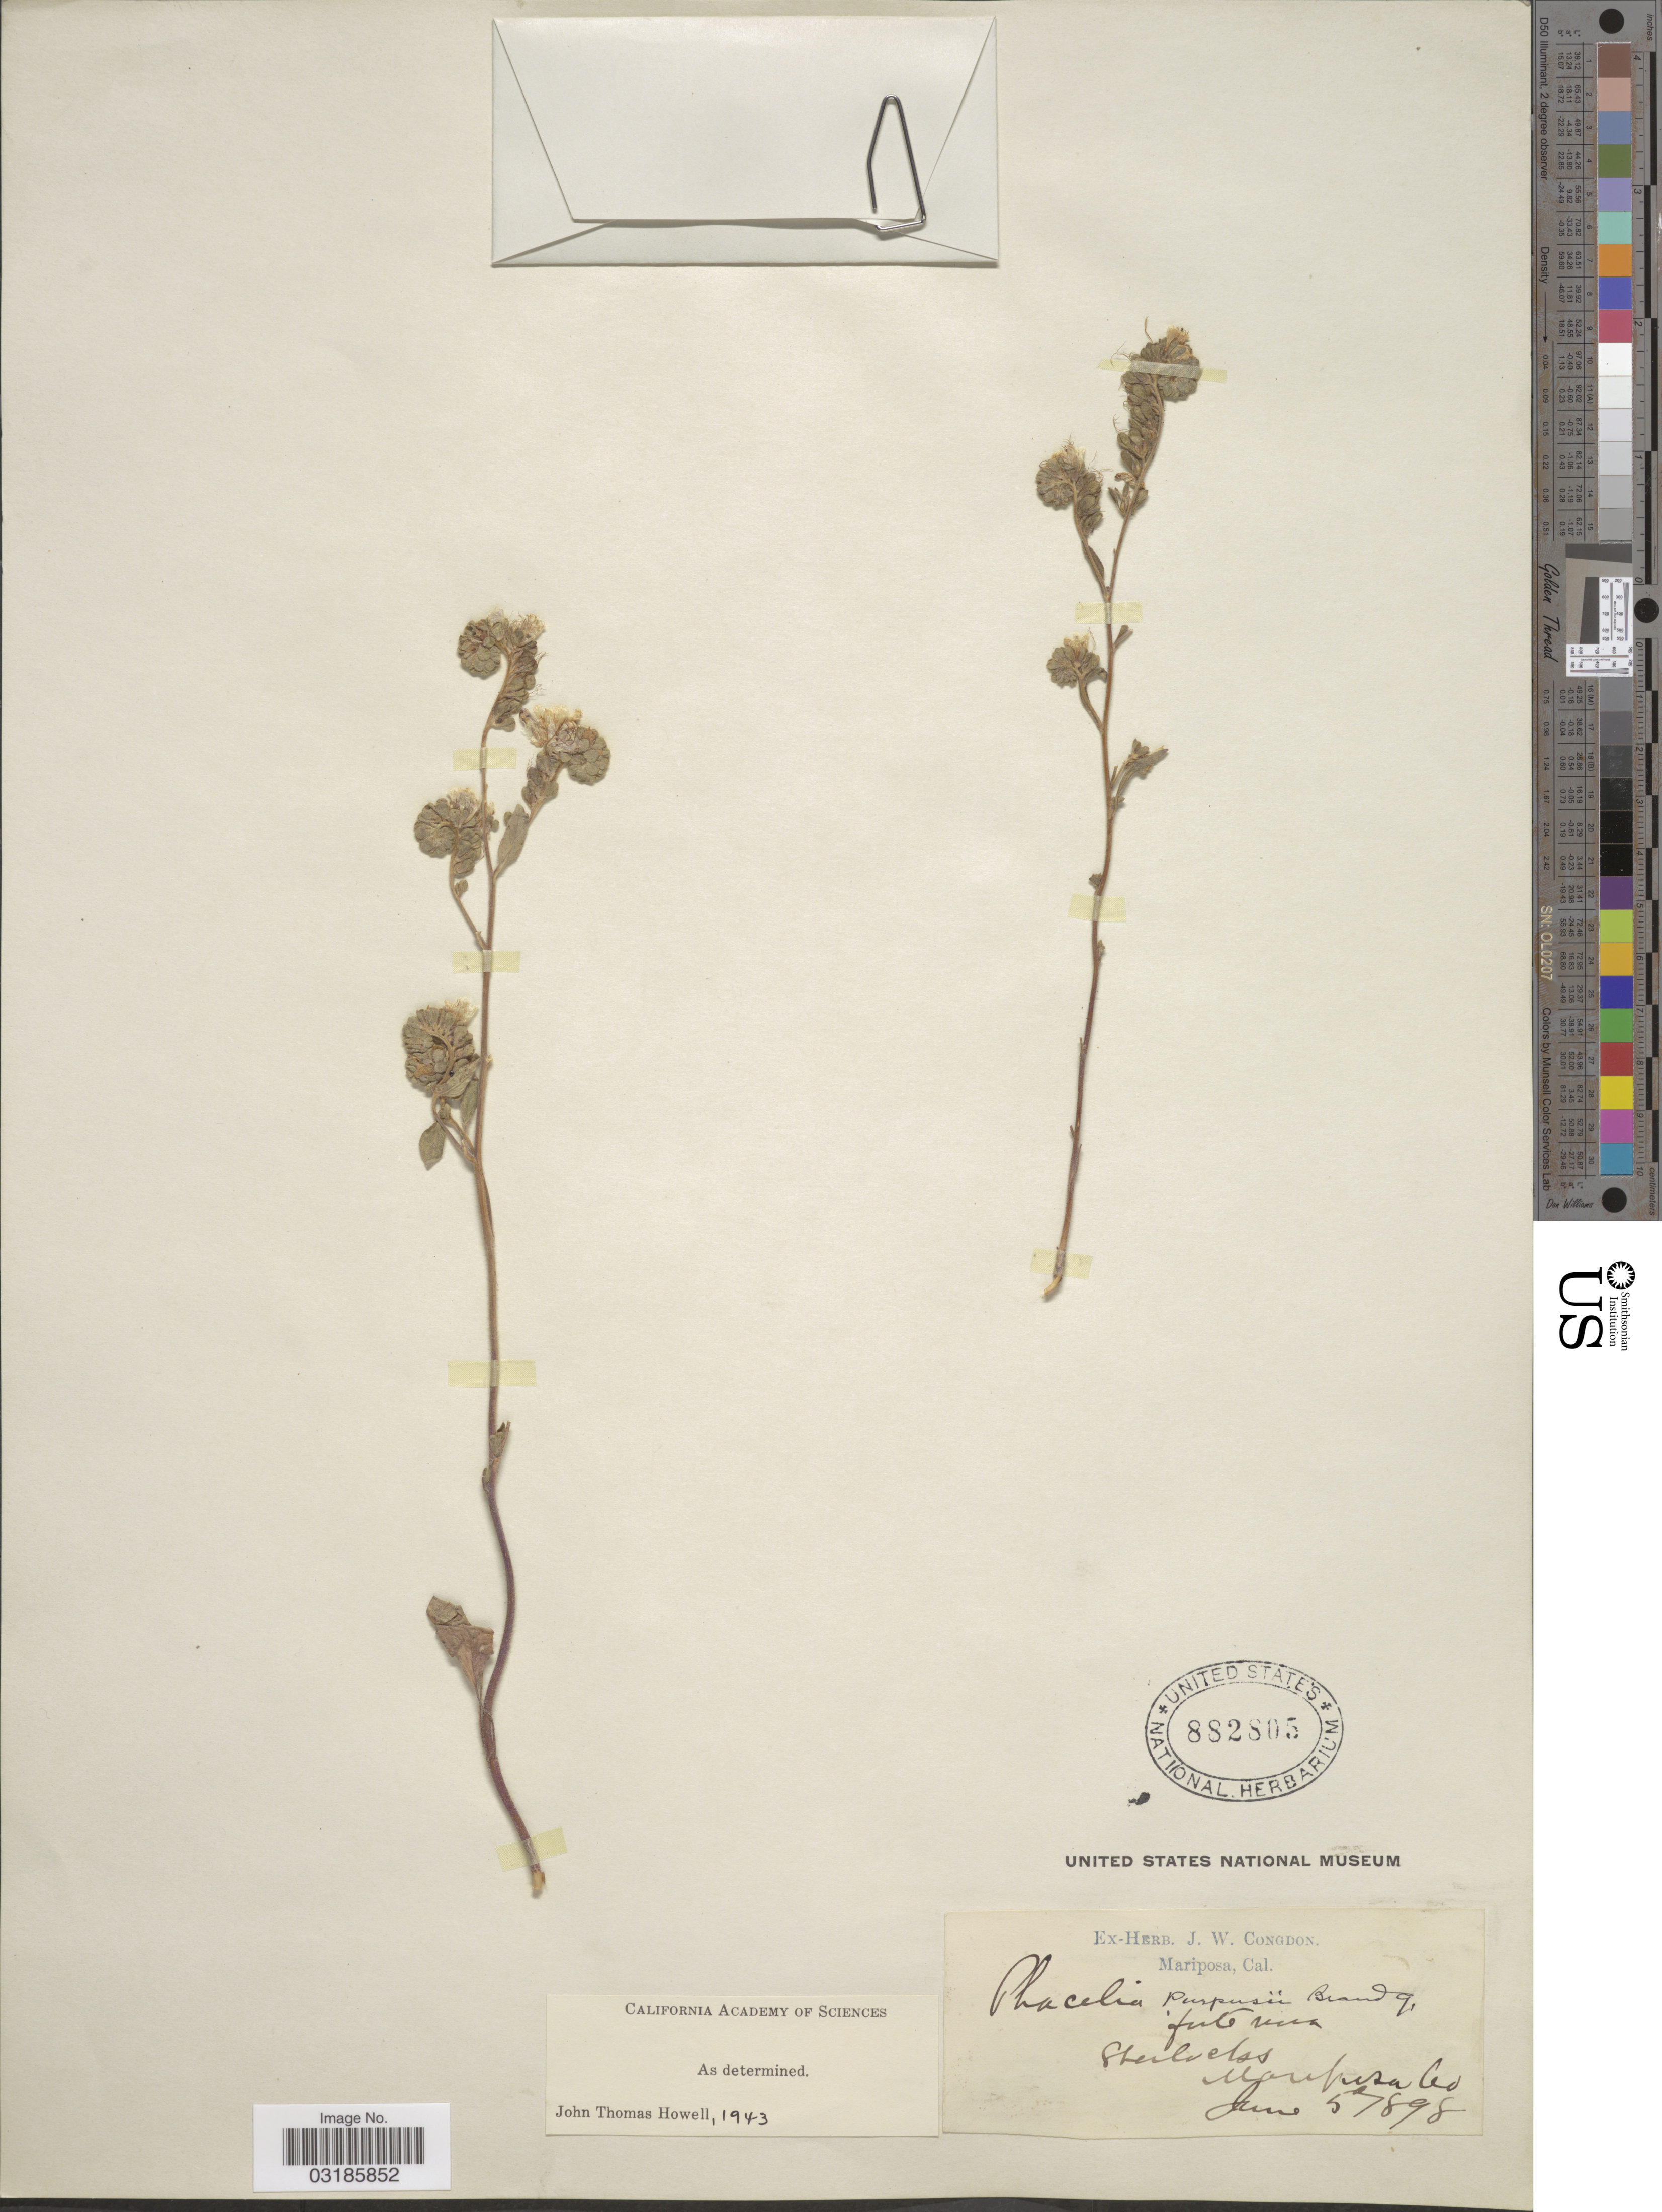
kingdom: Plantae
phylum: Tracheophyta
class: Magnoliopsida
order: Boraginales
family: Hydrophyllaceae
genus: Phacelia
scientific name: Phacelia purpusii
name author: Brandegee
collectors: ex herb. J. W. Congdon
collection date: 1898-06-05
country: United States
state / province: California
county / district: Mariposa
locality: Hillsides, Mariposa Co.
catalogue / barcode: US 882805